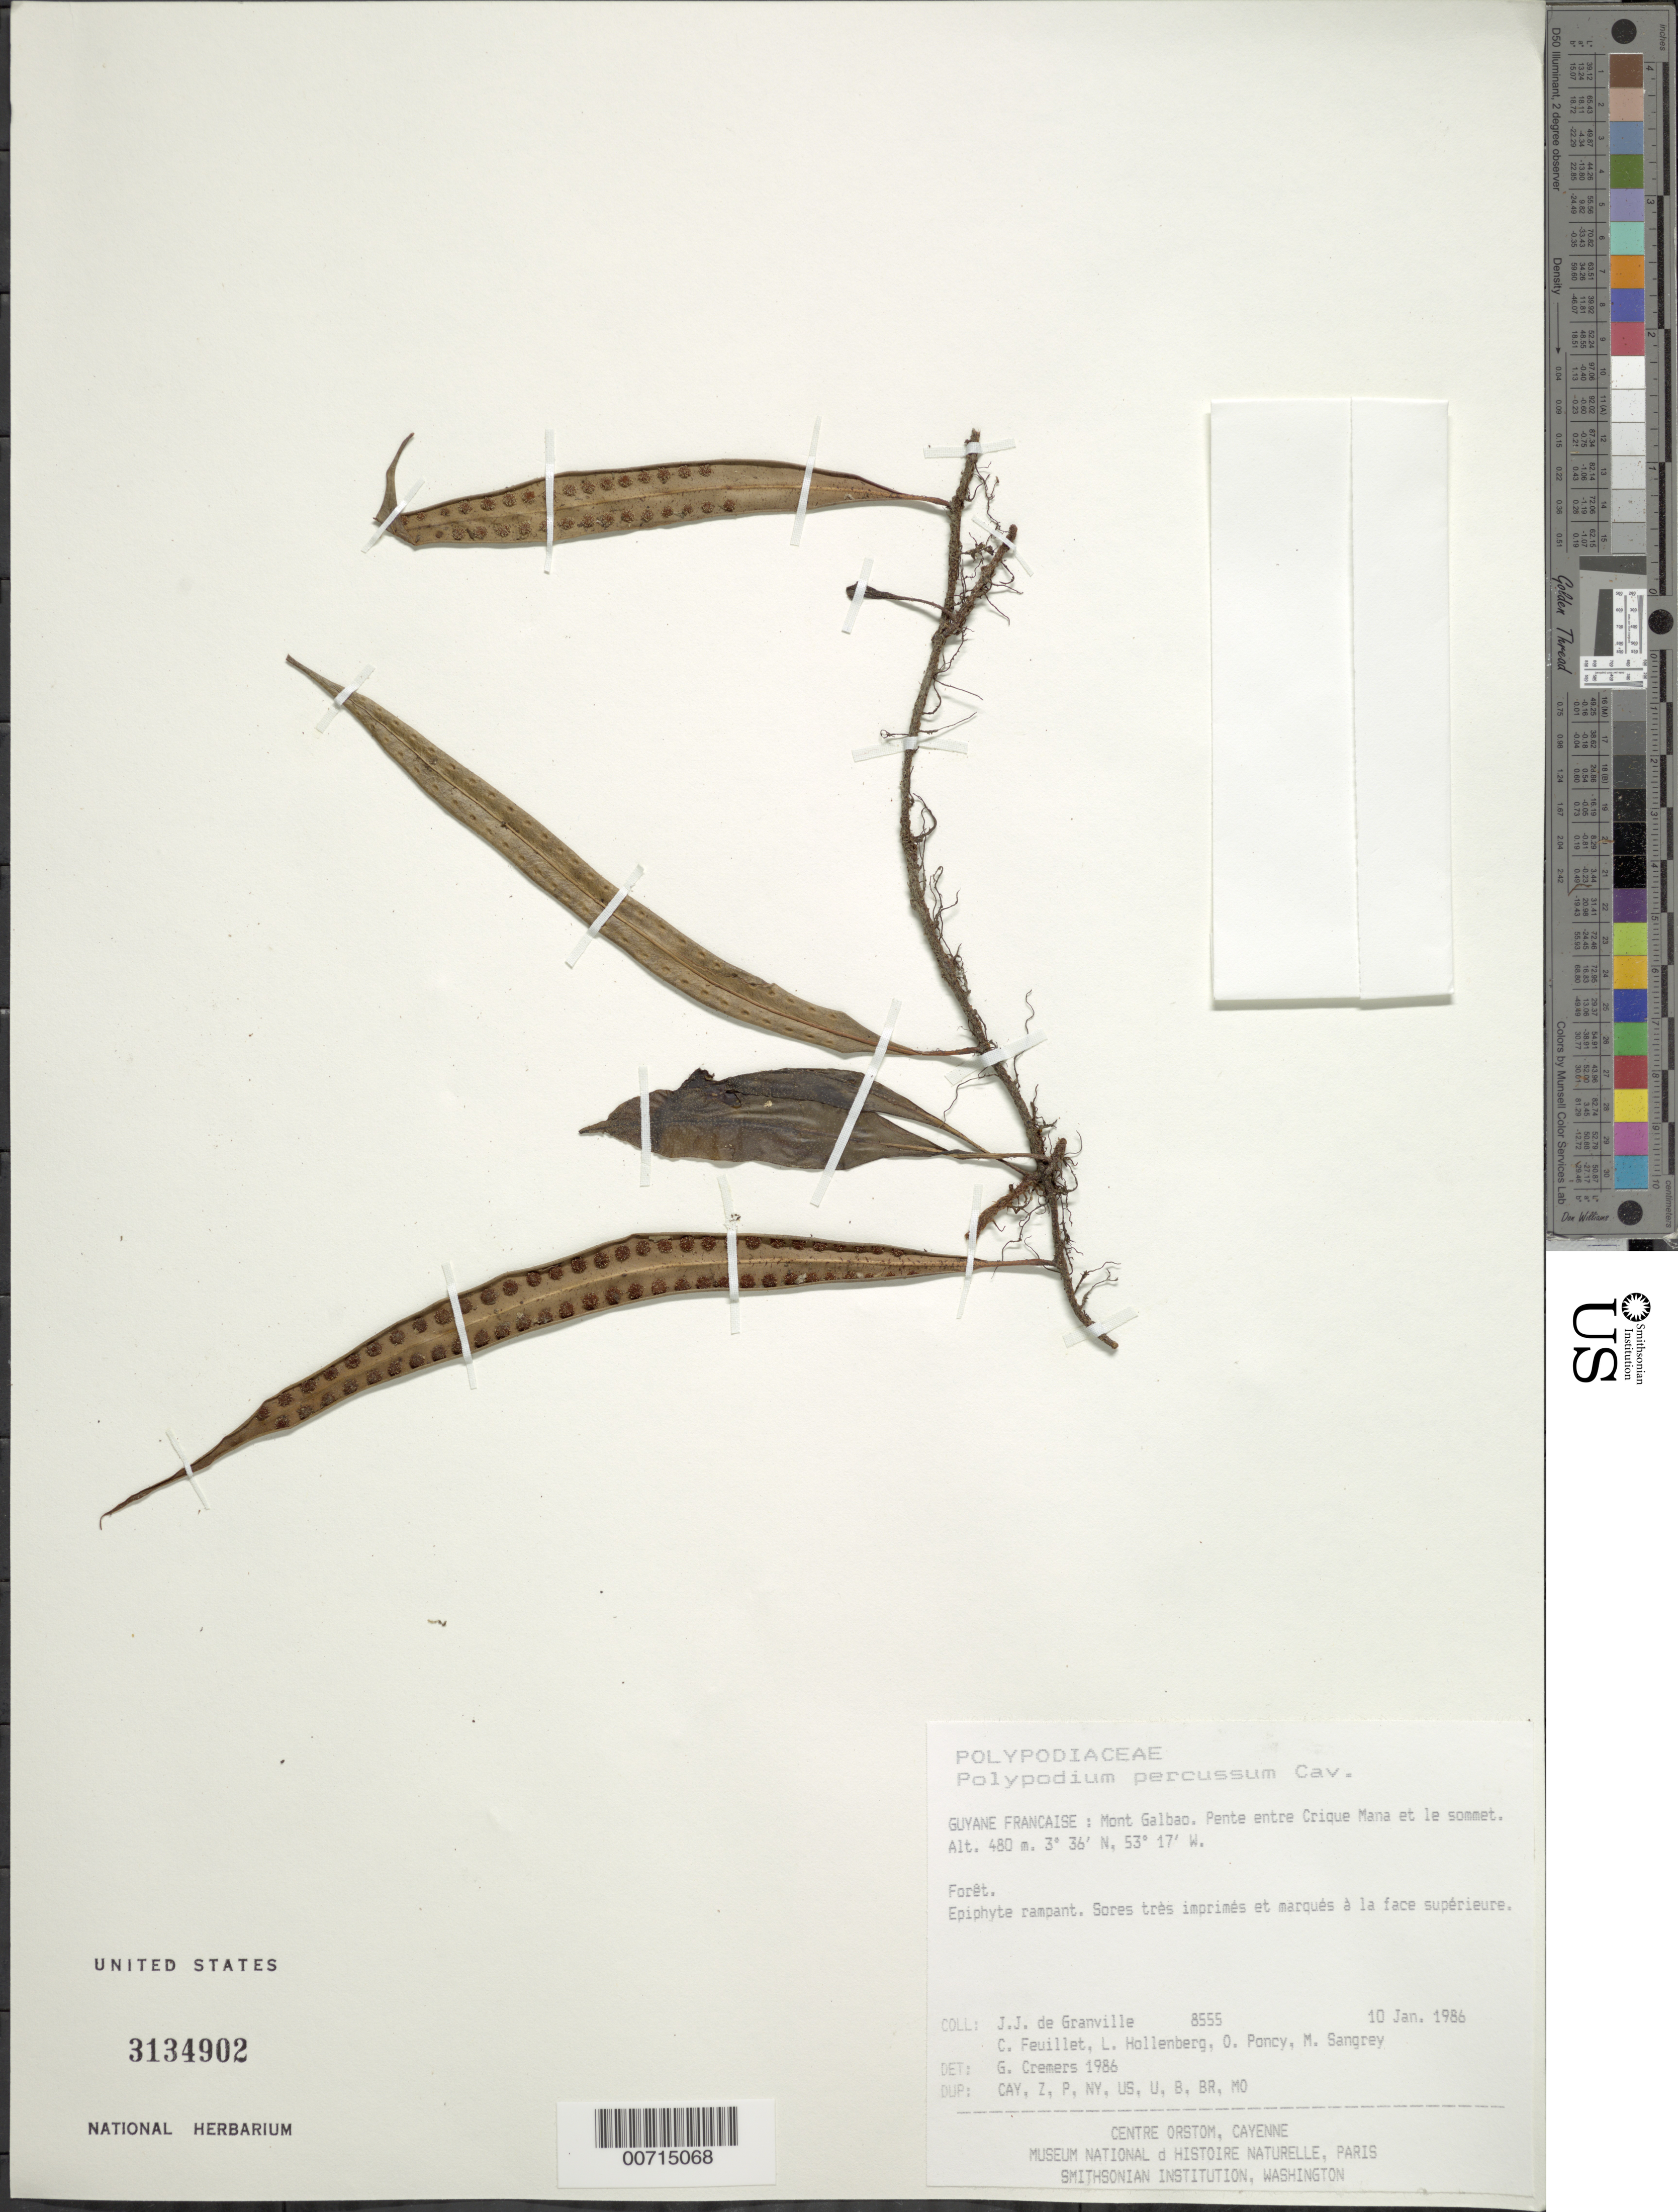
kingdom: Plantae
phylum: Tracheophyta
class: Polypodiopsida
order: Polypodiales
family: Polypodiaceae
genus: Microgramma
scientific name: Microgramma percussa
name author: (Cav.) de la Sota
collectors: J.-J. de Granville, C. Feuillet, L. Hollenberg, O. Poncy & M. S. Sangrey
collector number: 8555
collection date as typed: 10-Jan-86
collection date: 1986-01-10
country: French Guiana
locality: Mont Galbao. Pente entre Crique Mana et le sommet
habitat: Forêt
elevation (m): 480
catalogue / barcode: US 3134902